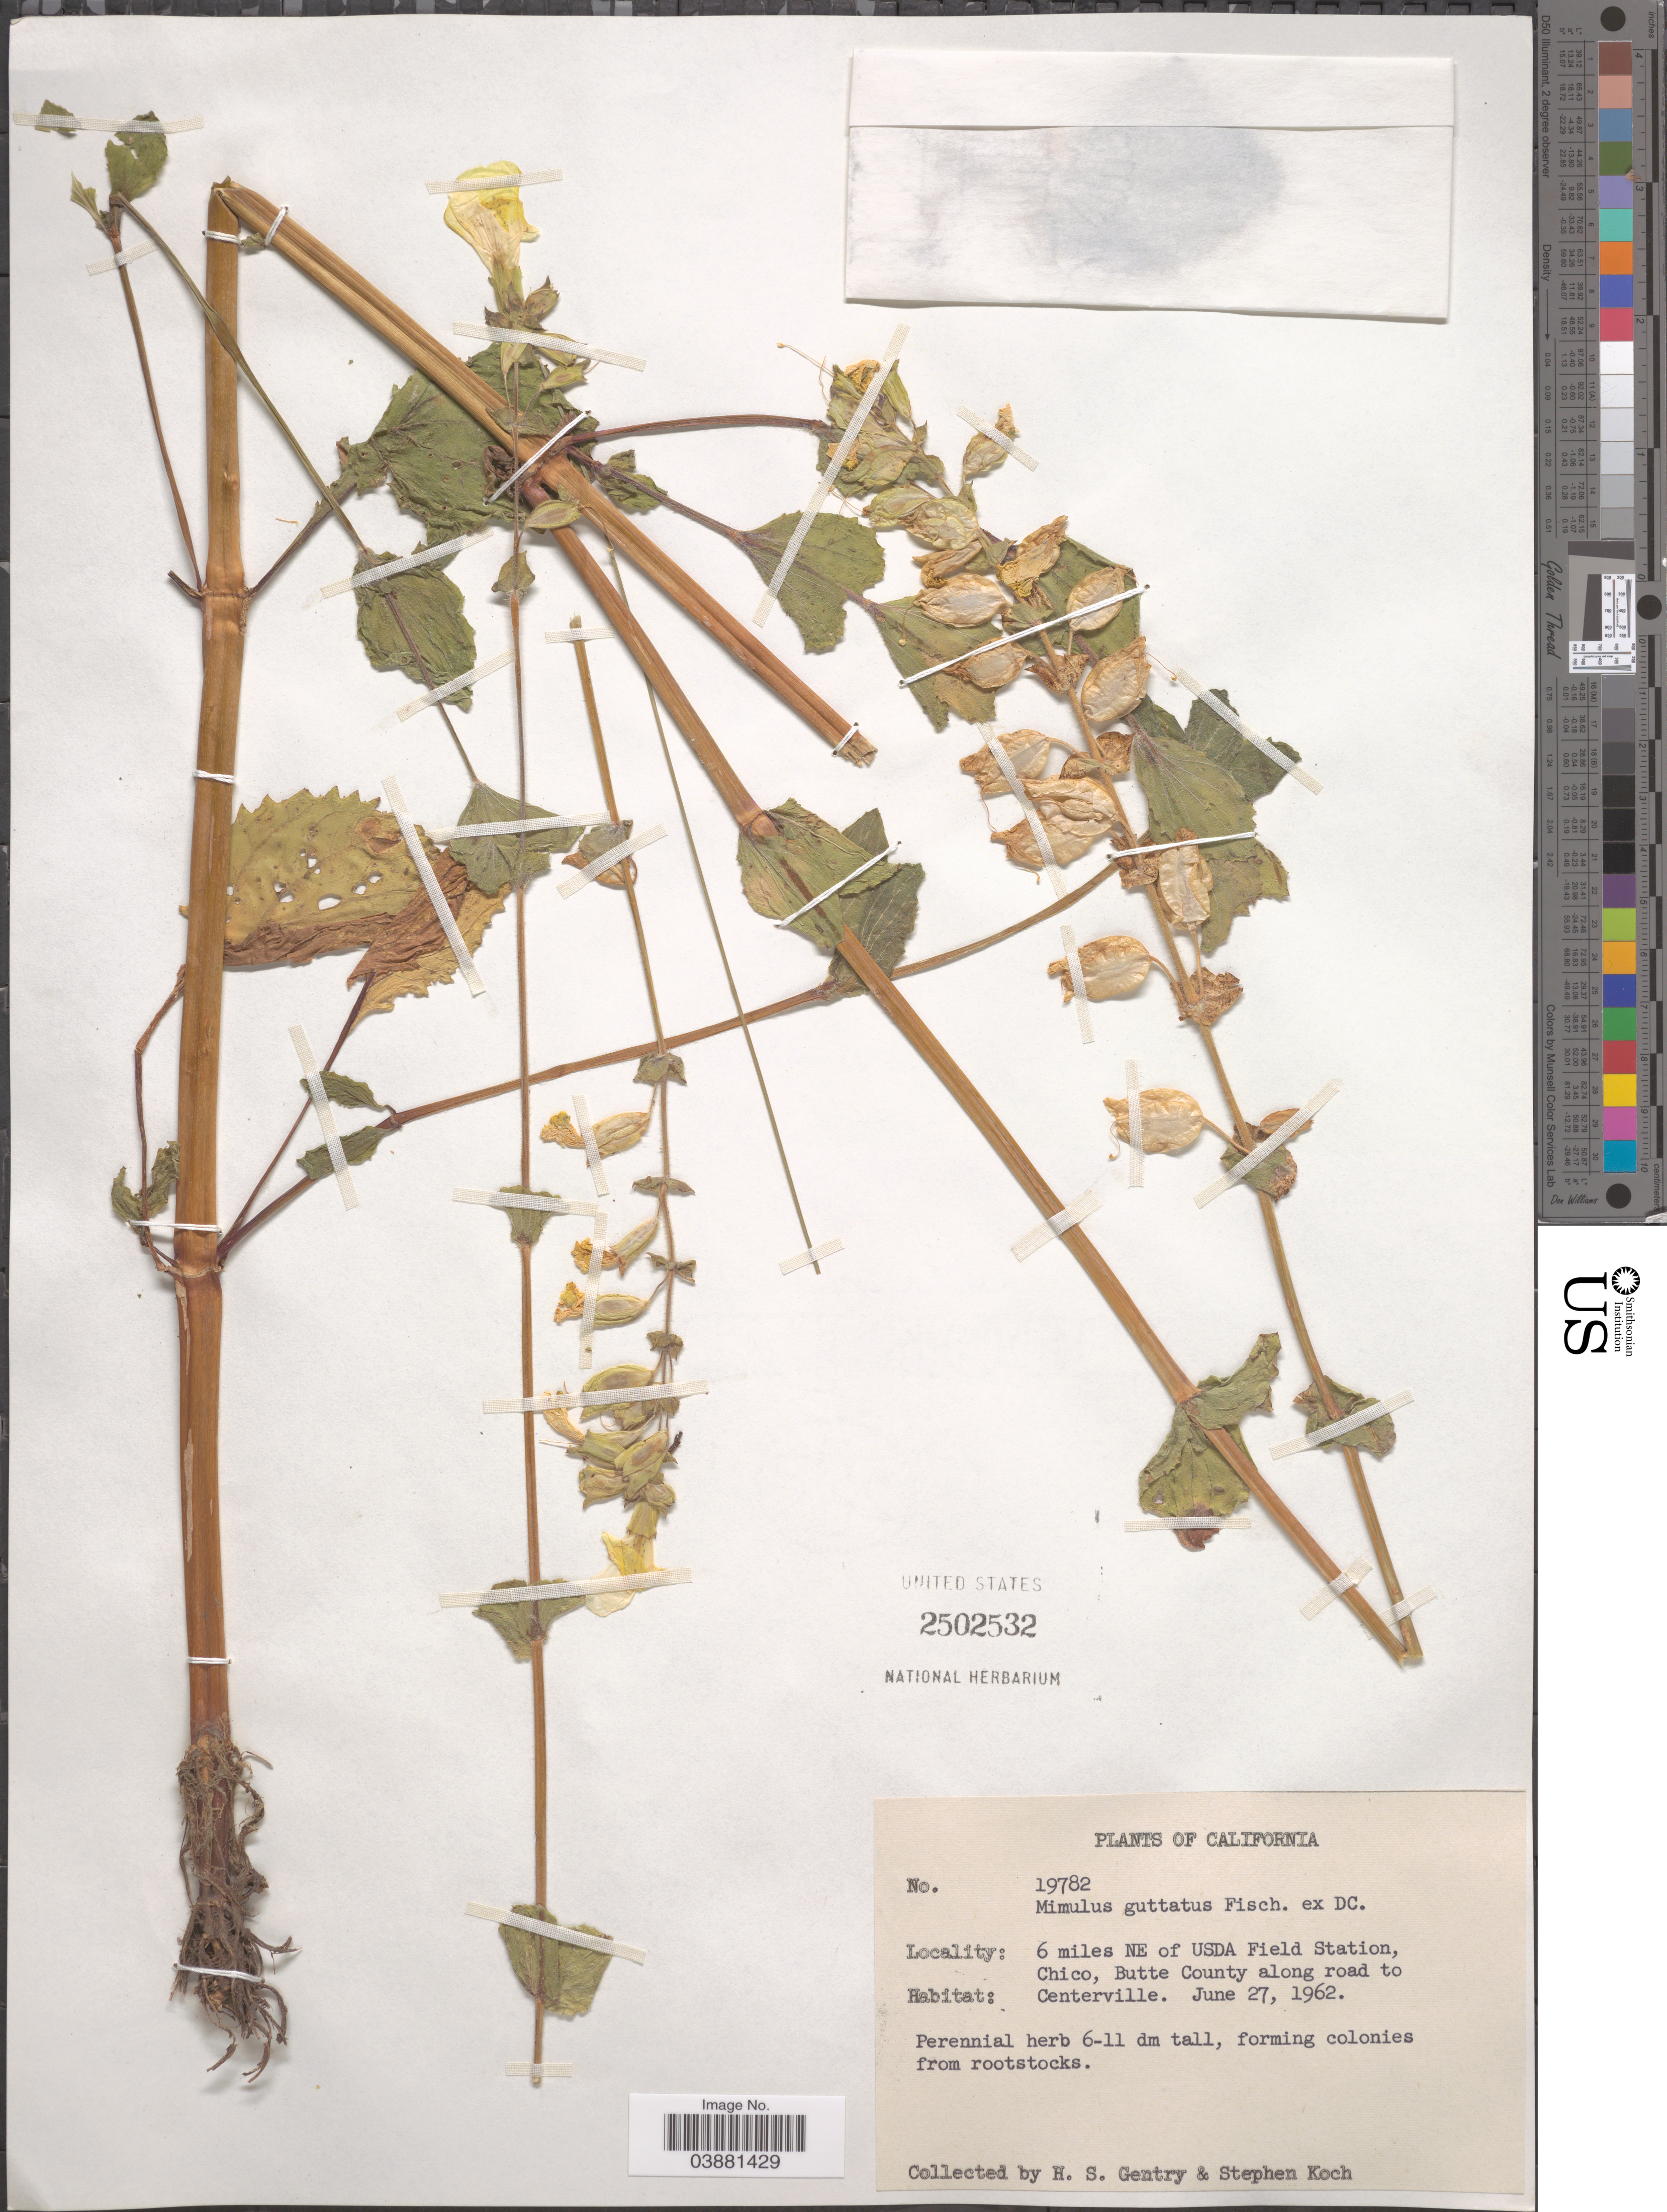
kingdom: Plantae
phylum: Tracheophyta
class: Magnoliopsida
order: Lamiales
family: Phrymaceae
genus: Mimulus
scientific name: Mimulus guttatus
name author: DC.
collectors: H. S. Gentry & S. D. Koch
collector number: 19782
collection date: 1962-06-27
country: United States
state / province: California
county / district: Butte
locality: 6 miles NE of USDA Field Station, Chico, Butte County along road to Centerville.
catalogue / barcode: US 2502532